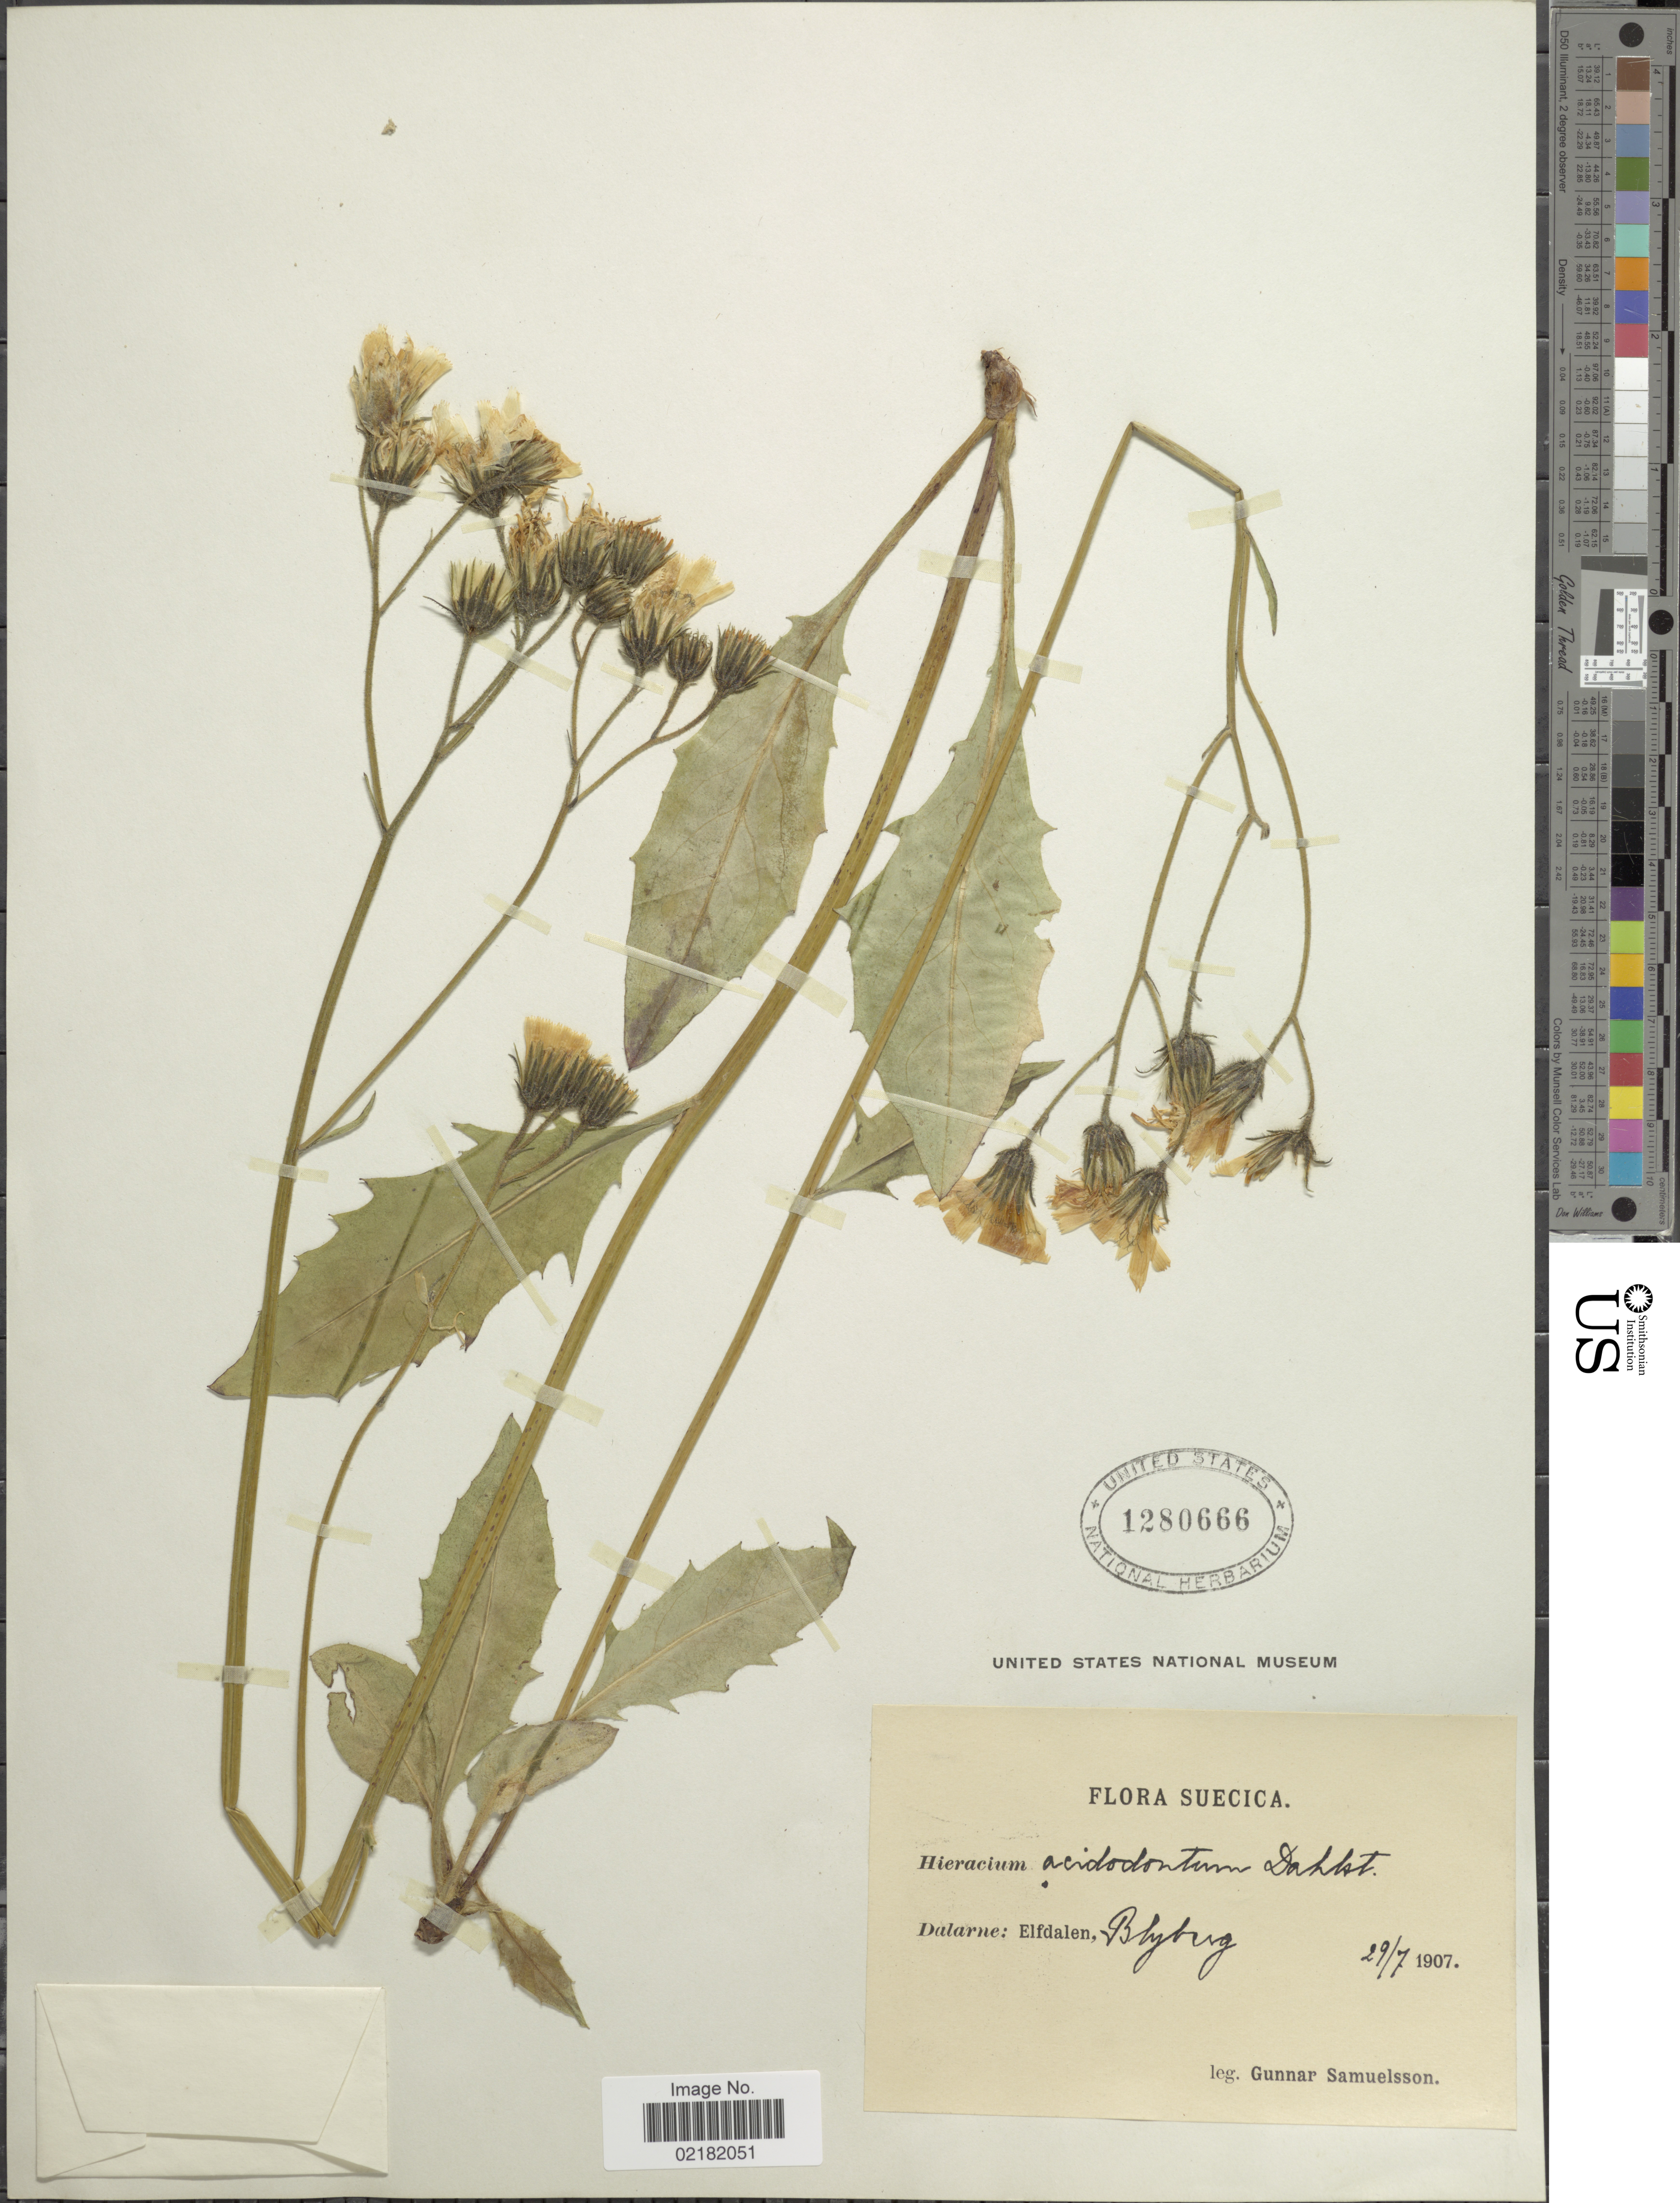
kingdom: Plantae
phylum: Tracheophyta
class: Magnoliopsida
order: Asterales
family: Asteraceae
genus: Hieracium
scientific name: Hieracium acidodontum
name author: Dahlst.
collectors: G. Samuelsson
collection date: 1907-07-29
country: Sweden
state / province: Dalarna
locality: Suecica, Elfdalen, Rydberg.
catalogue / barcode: US 1280666